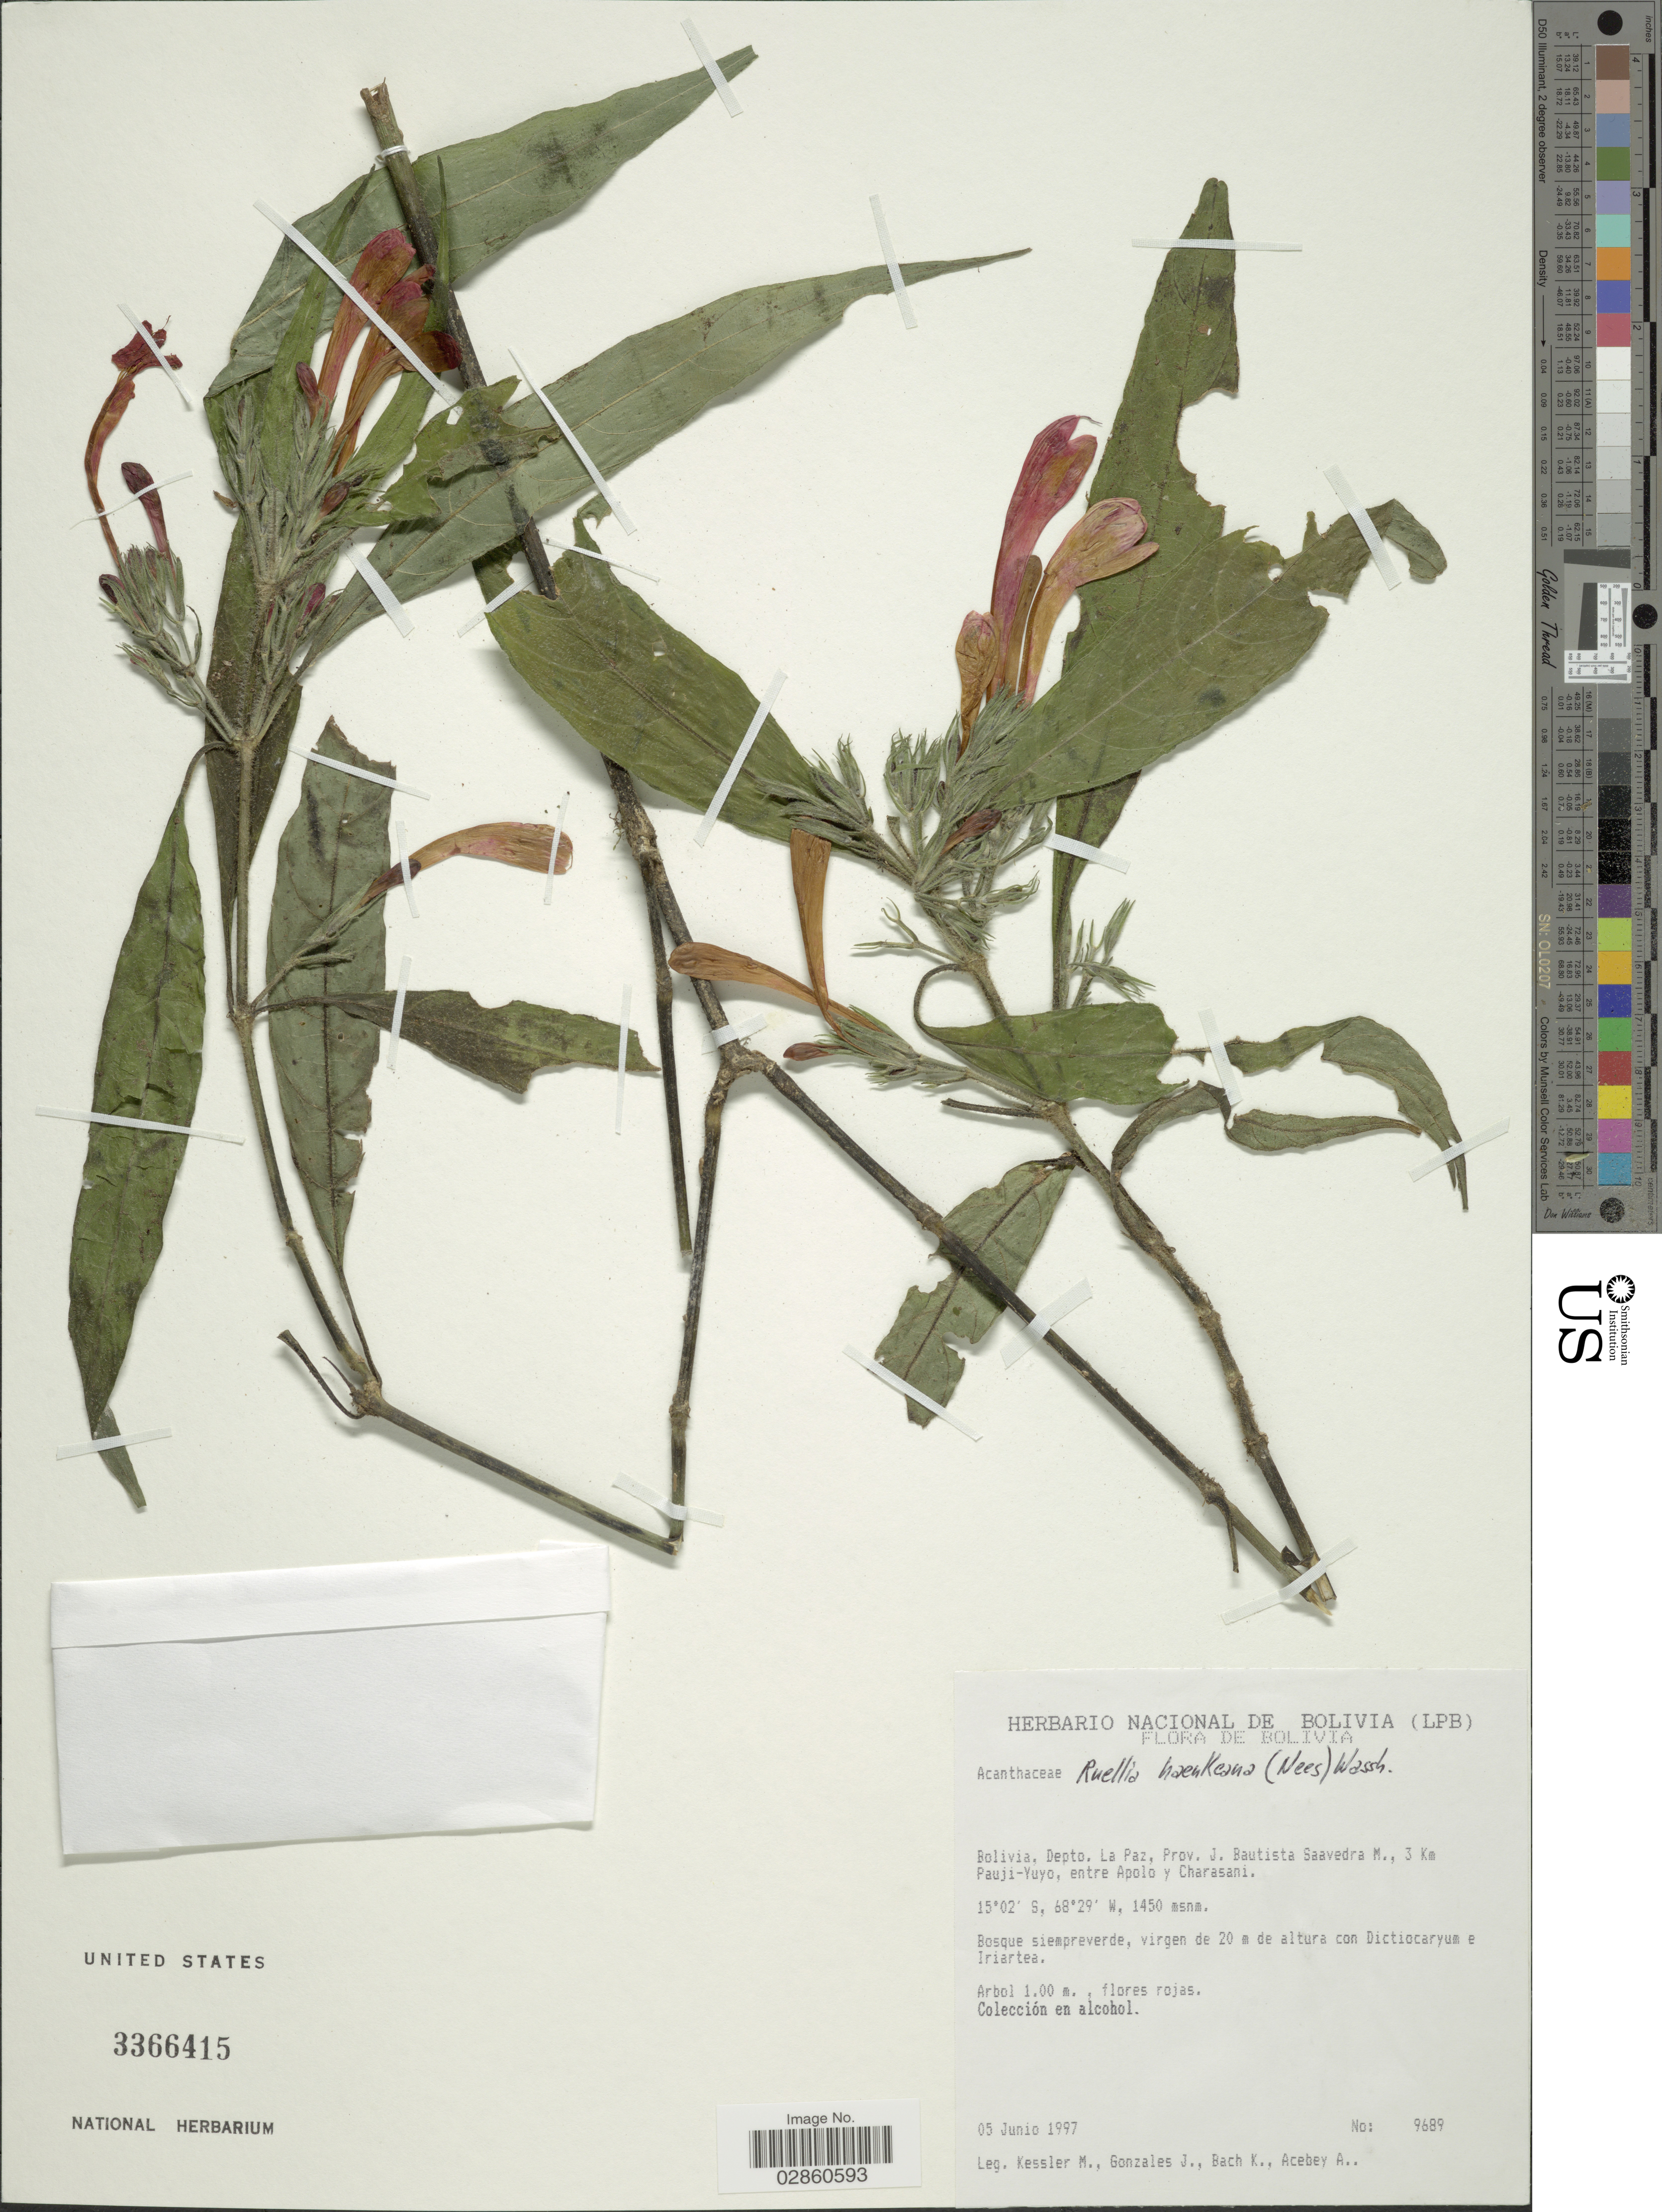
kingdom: Plantae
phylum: Tracheophyta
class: Magnoliopsida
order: Lamiales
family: Acanthaceae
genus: Ruellia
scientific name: Ruellia haenkeana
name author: (Nees) Wassh.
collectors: M. Kessler, J. Gonzales, K. Bach & A. Acebey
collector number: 9689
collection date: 1997-06-05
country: Bolivia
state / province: La Paz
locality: Depto. La Paz, Prov. J. Bautista Saavedra M., 3 Km Pauji-Yuyo, entre Apolo y Charasani.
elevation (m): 1450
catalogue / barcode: US 3366415